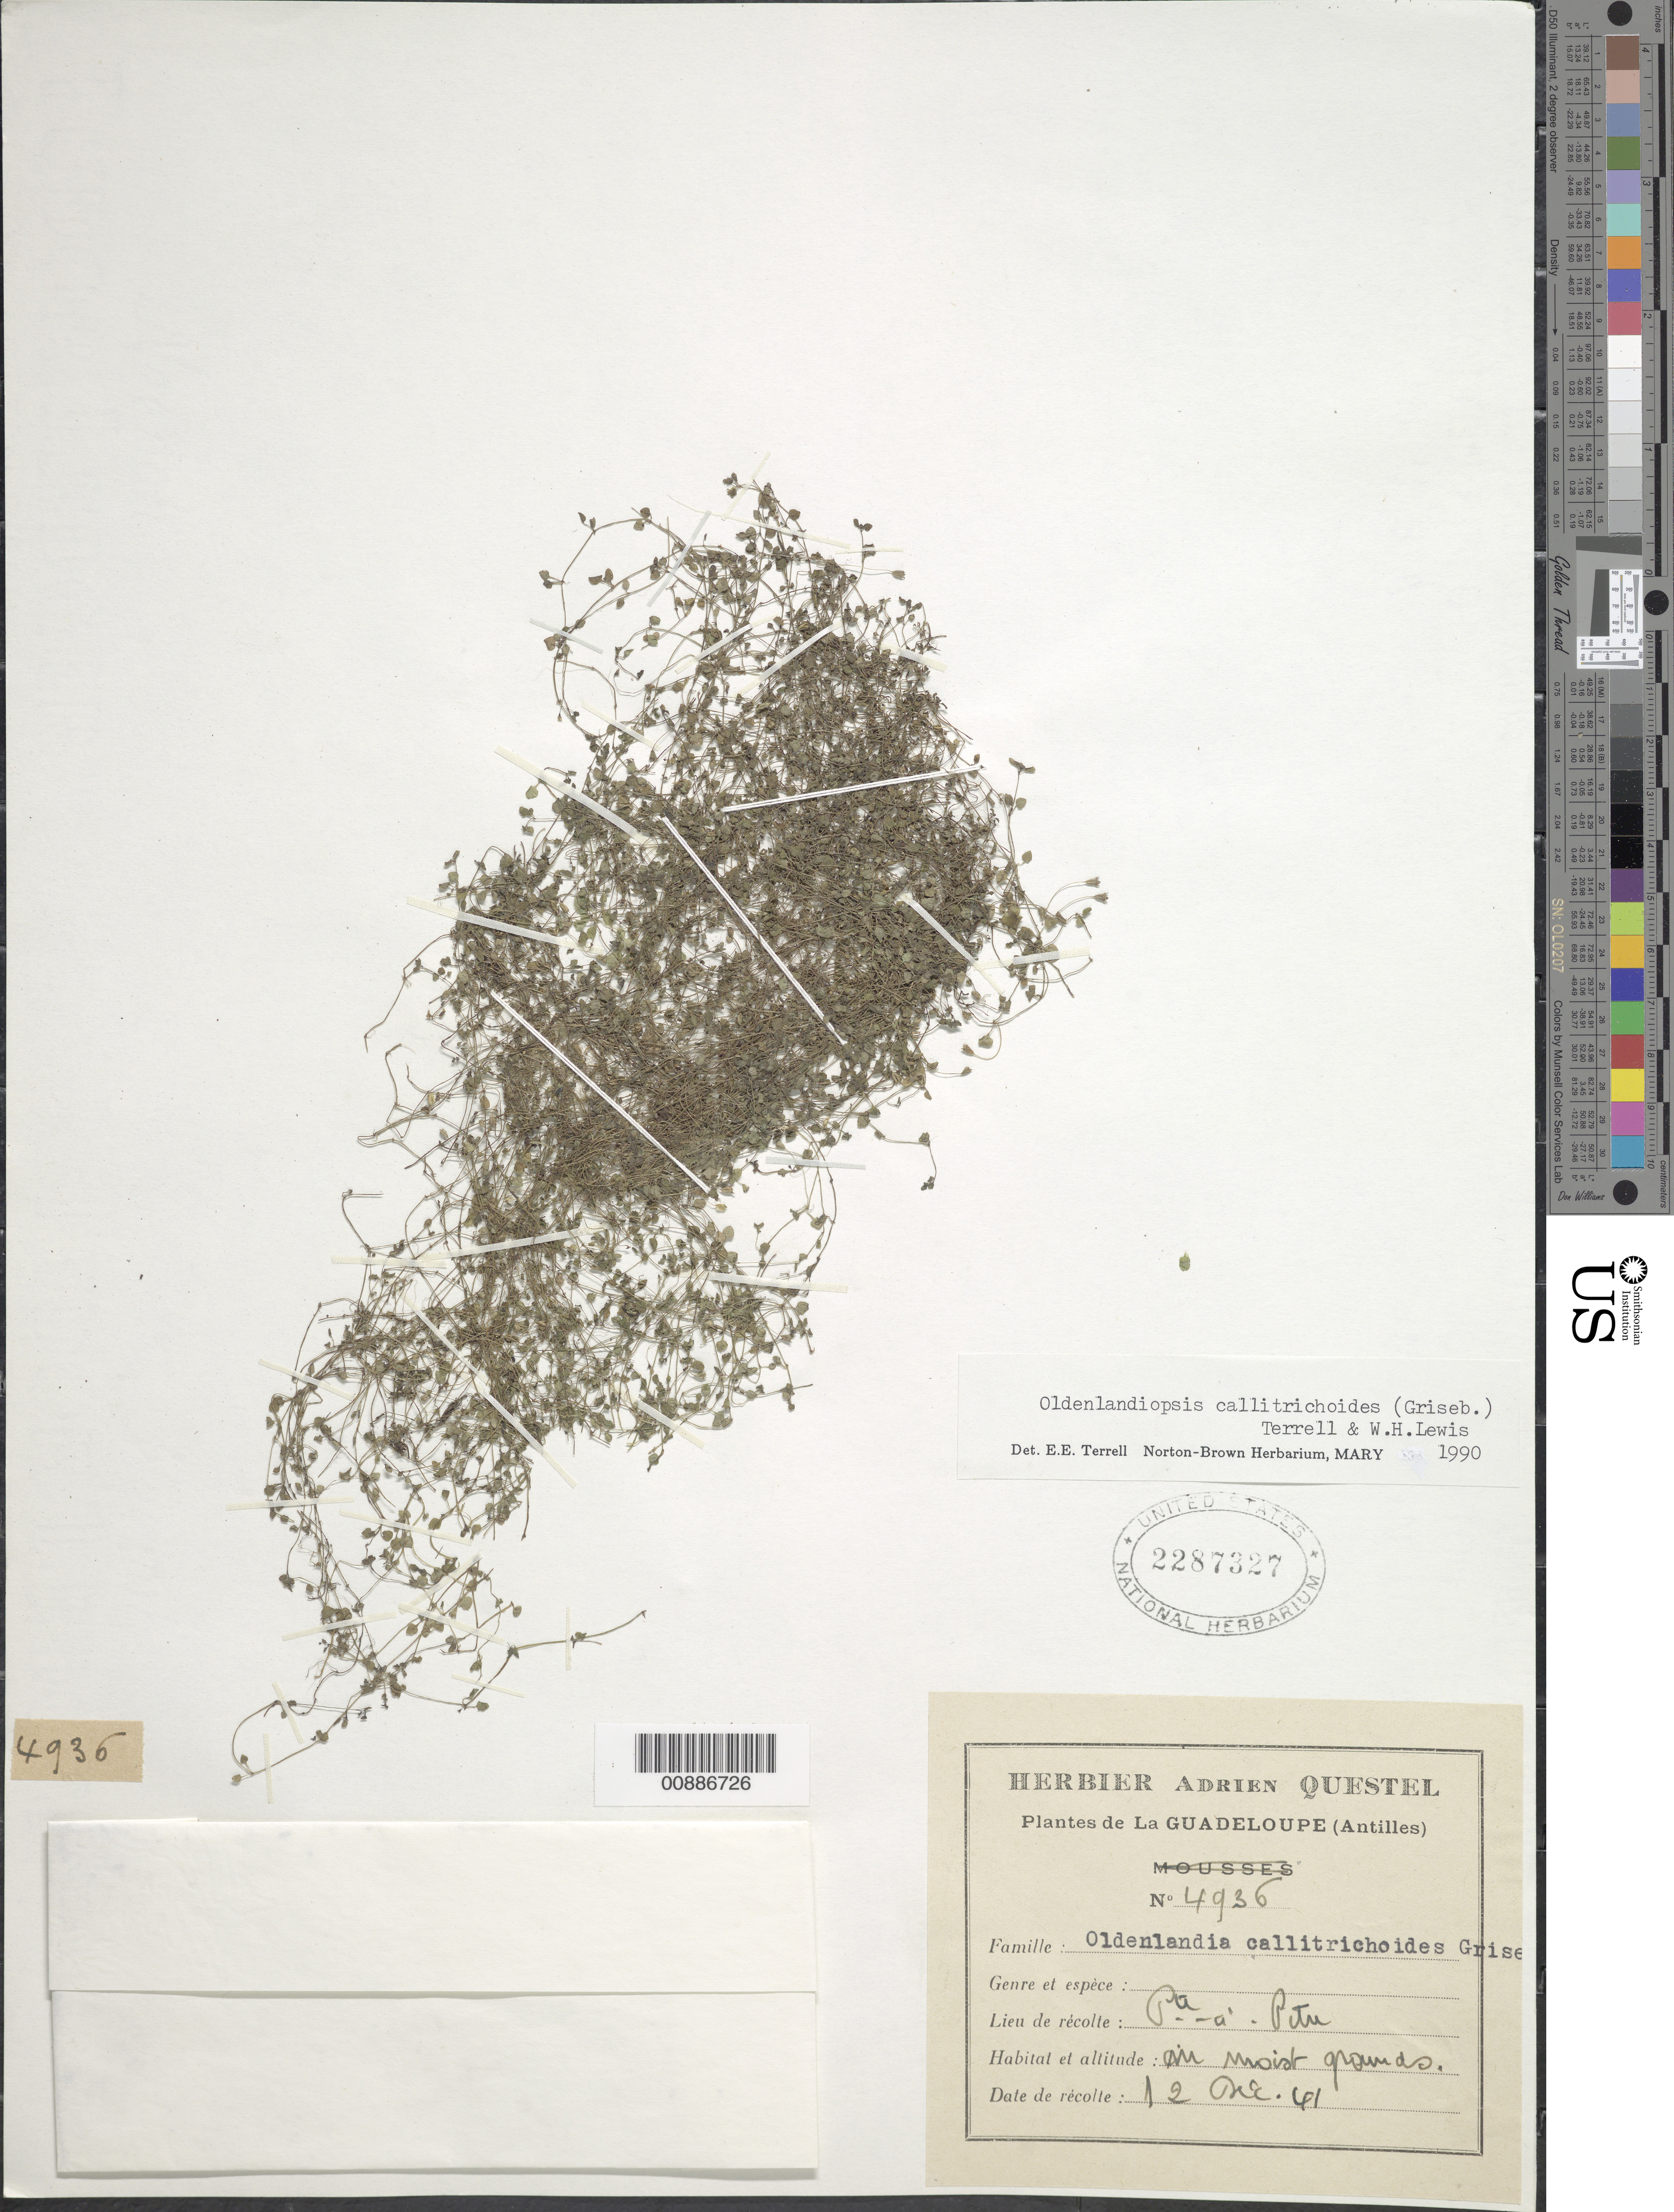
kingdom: Plantae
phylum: Tracheophyta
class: Magnoliopsida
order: Gentianales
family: Rubiaceae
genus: Oldenlandiopsis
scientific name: Oldenlandiopsis callitrichoides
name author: (Griseb.) Terrell & W.H. Lewis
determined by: Terrell, E. E.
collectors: A. Questel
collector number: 4936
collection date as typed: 12 Aug 1941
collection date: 1941-08-12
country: Guadeloupe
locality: Pte.-à-Pitre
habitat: On moist ground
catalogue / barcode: US 2287327